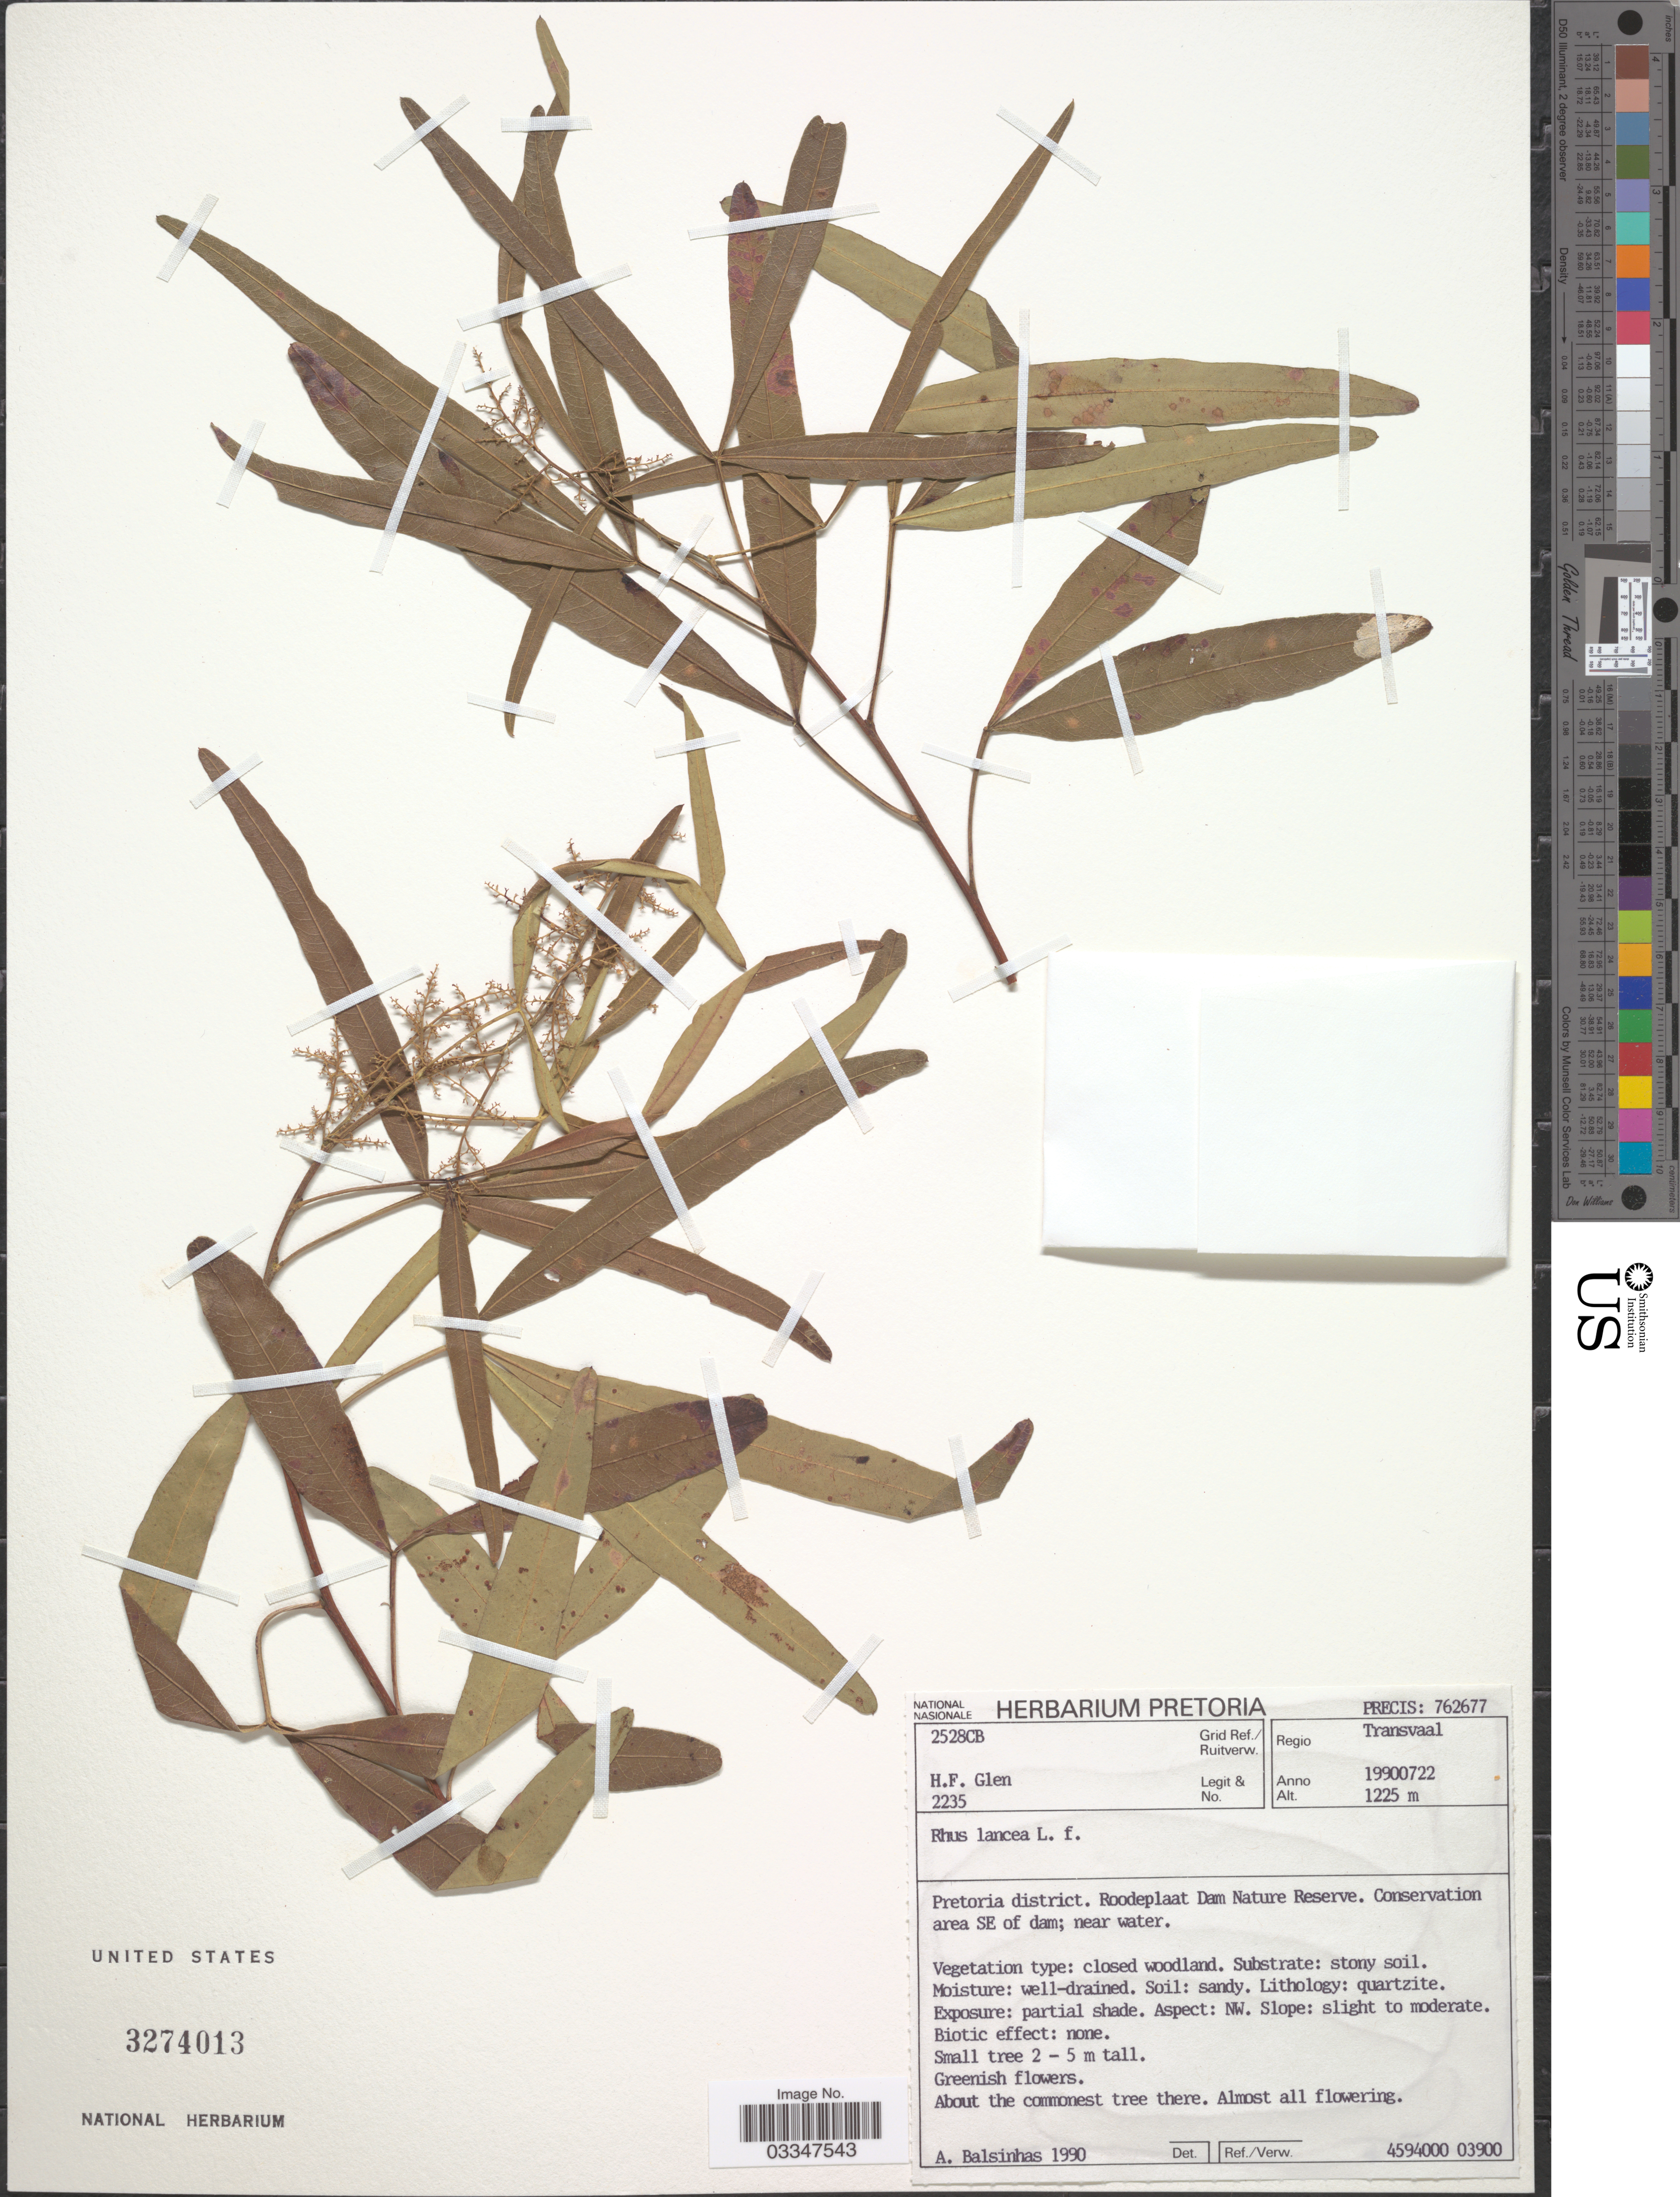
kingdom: Plantae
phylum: Tracheophyta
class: Magnoliopsida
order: Sapindales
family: Anacardiaceae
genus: Rhus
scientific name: Rhus lancea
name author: L. f.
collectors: H. F. Glen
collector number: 2235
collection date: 1990-07-22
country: South Africa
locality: Regio Transvaal. Grid Ref./ Ruitverw. 2528CB. Pretoria district. Roodeplaat Dam Nature Reserve. Conservation area SE of dam; near water.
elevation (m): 1225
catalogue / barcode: US 3274013